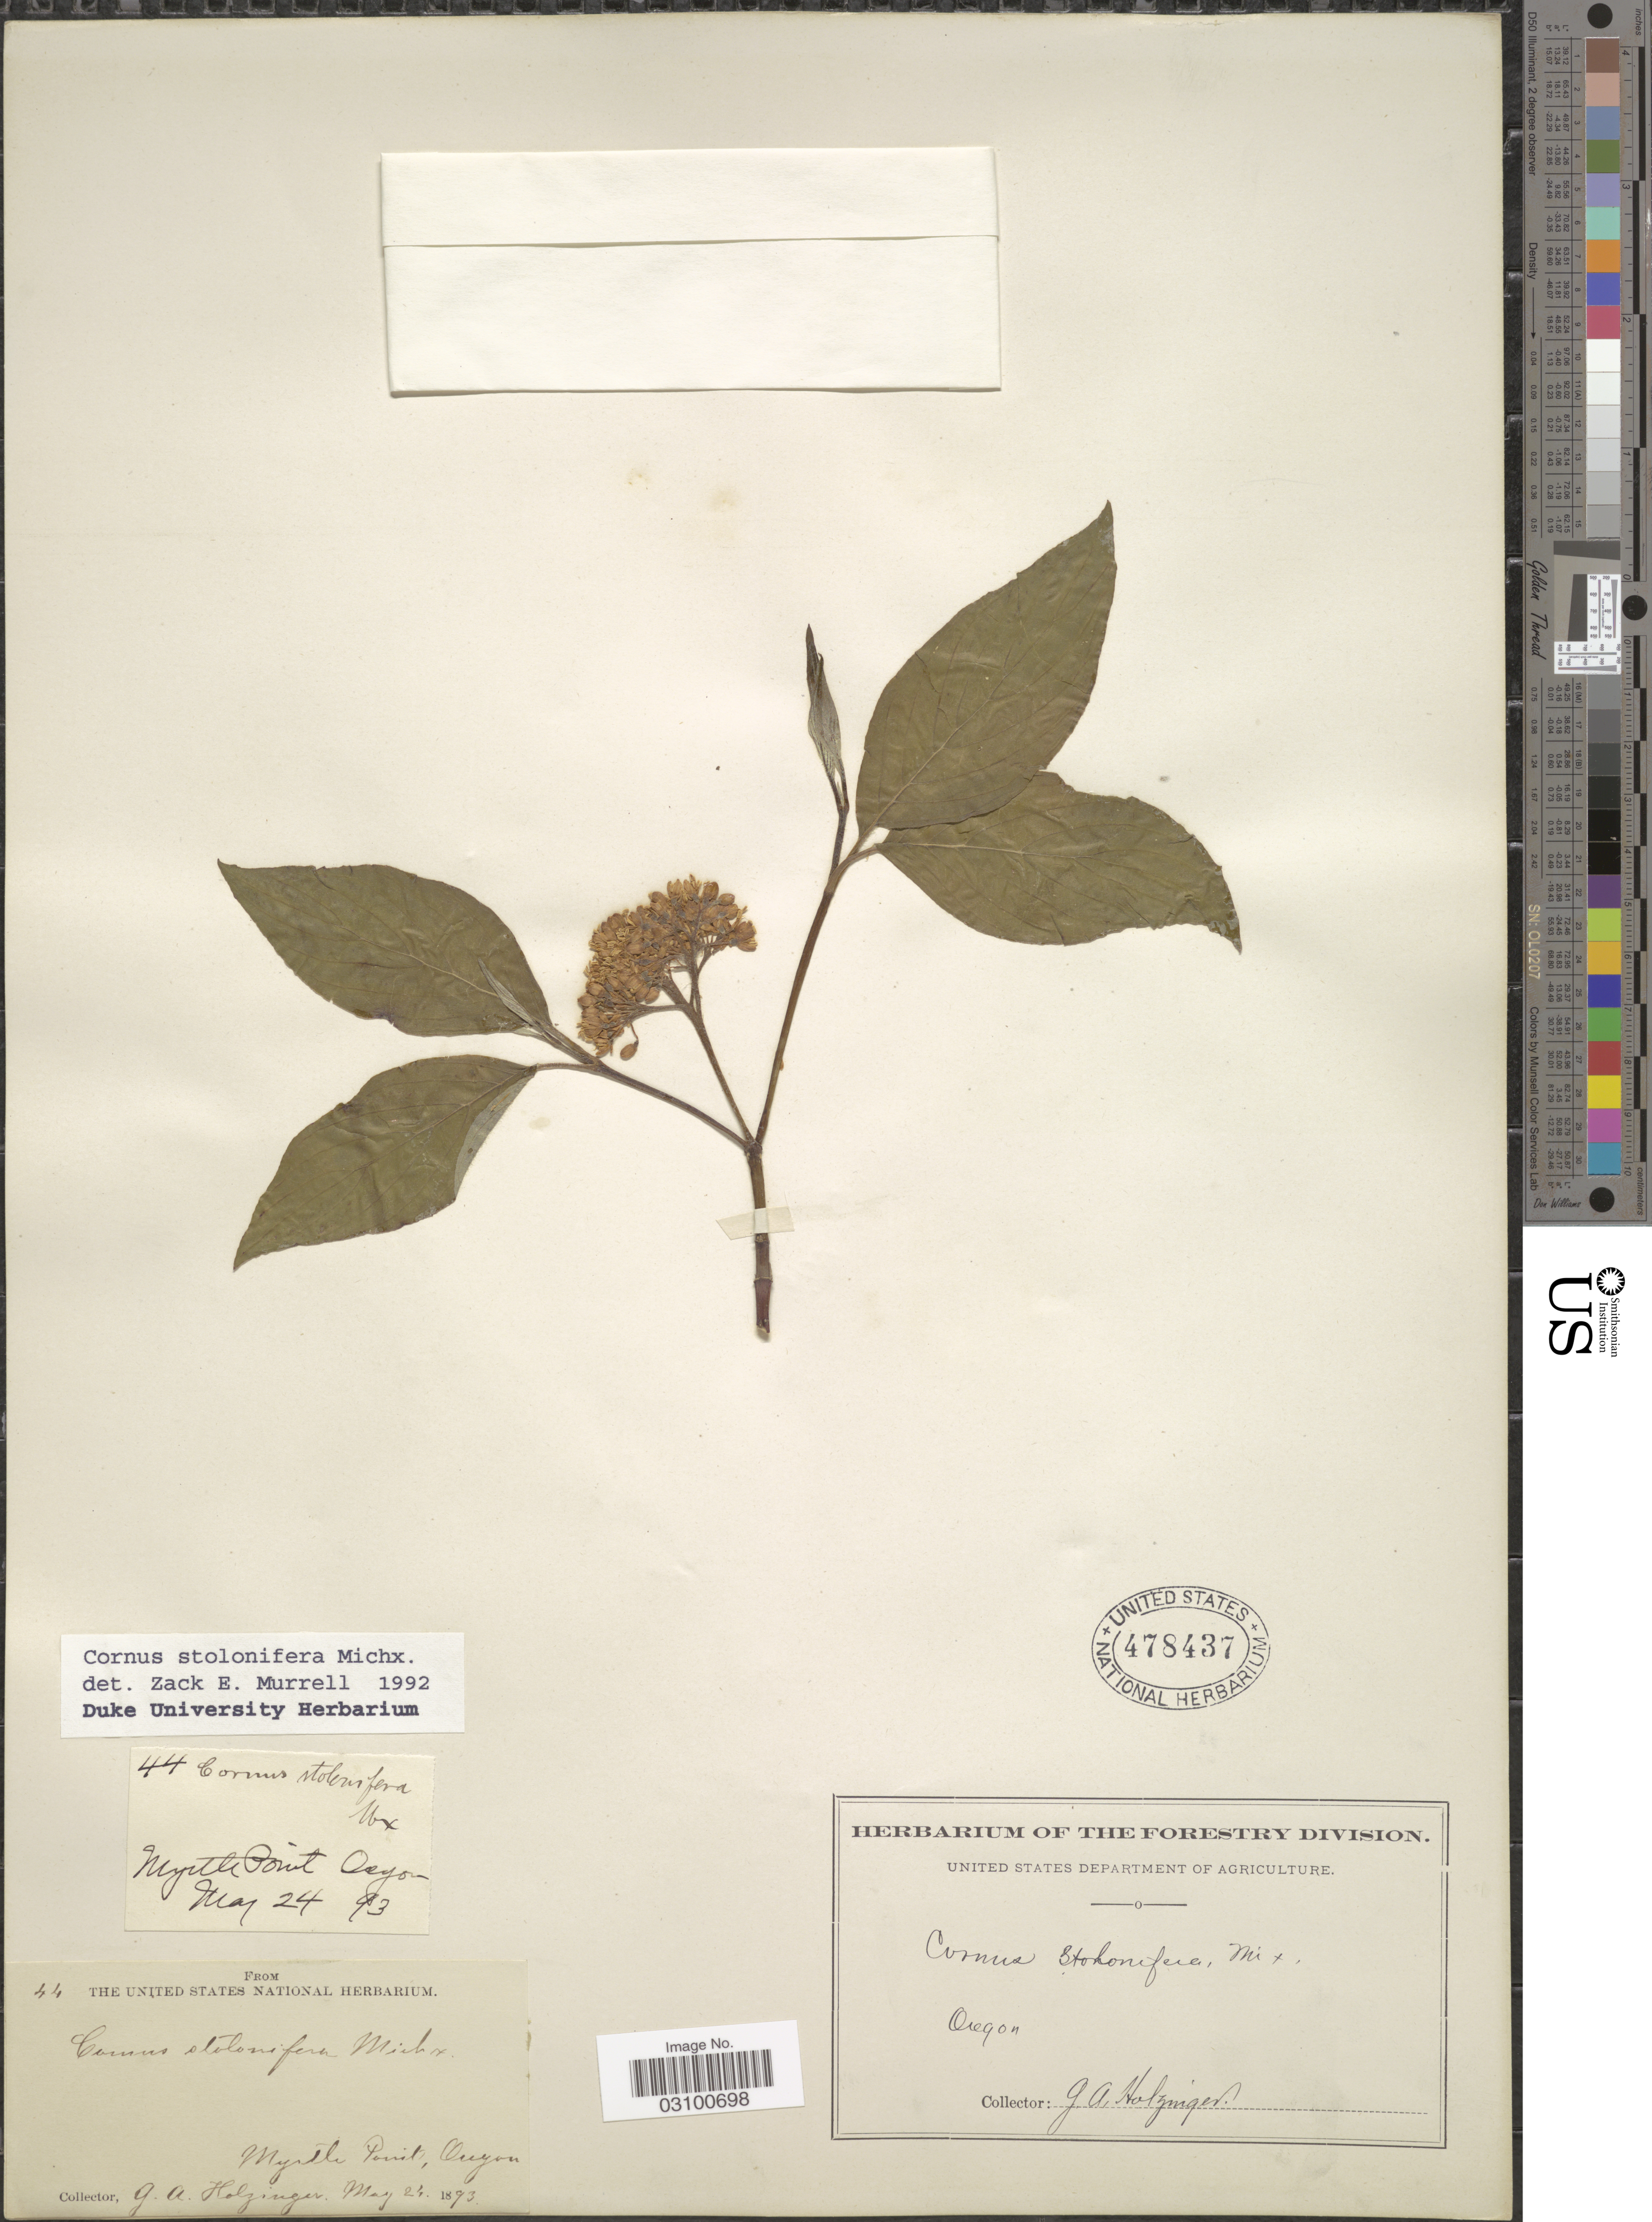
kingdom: Plantae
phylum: Tracheophyta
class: Magnoliopsida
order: Cornales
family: Cornaceae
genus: Cornus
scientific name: Cornus sericea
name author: L.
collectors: G. A. Holzinger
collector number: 44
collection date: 1893-05-24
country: United States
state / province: Oregon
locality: Myrth Point.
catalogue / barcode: US 478437